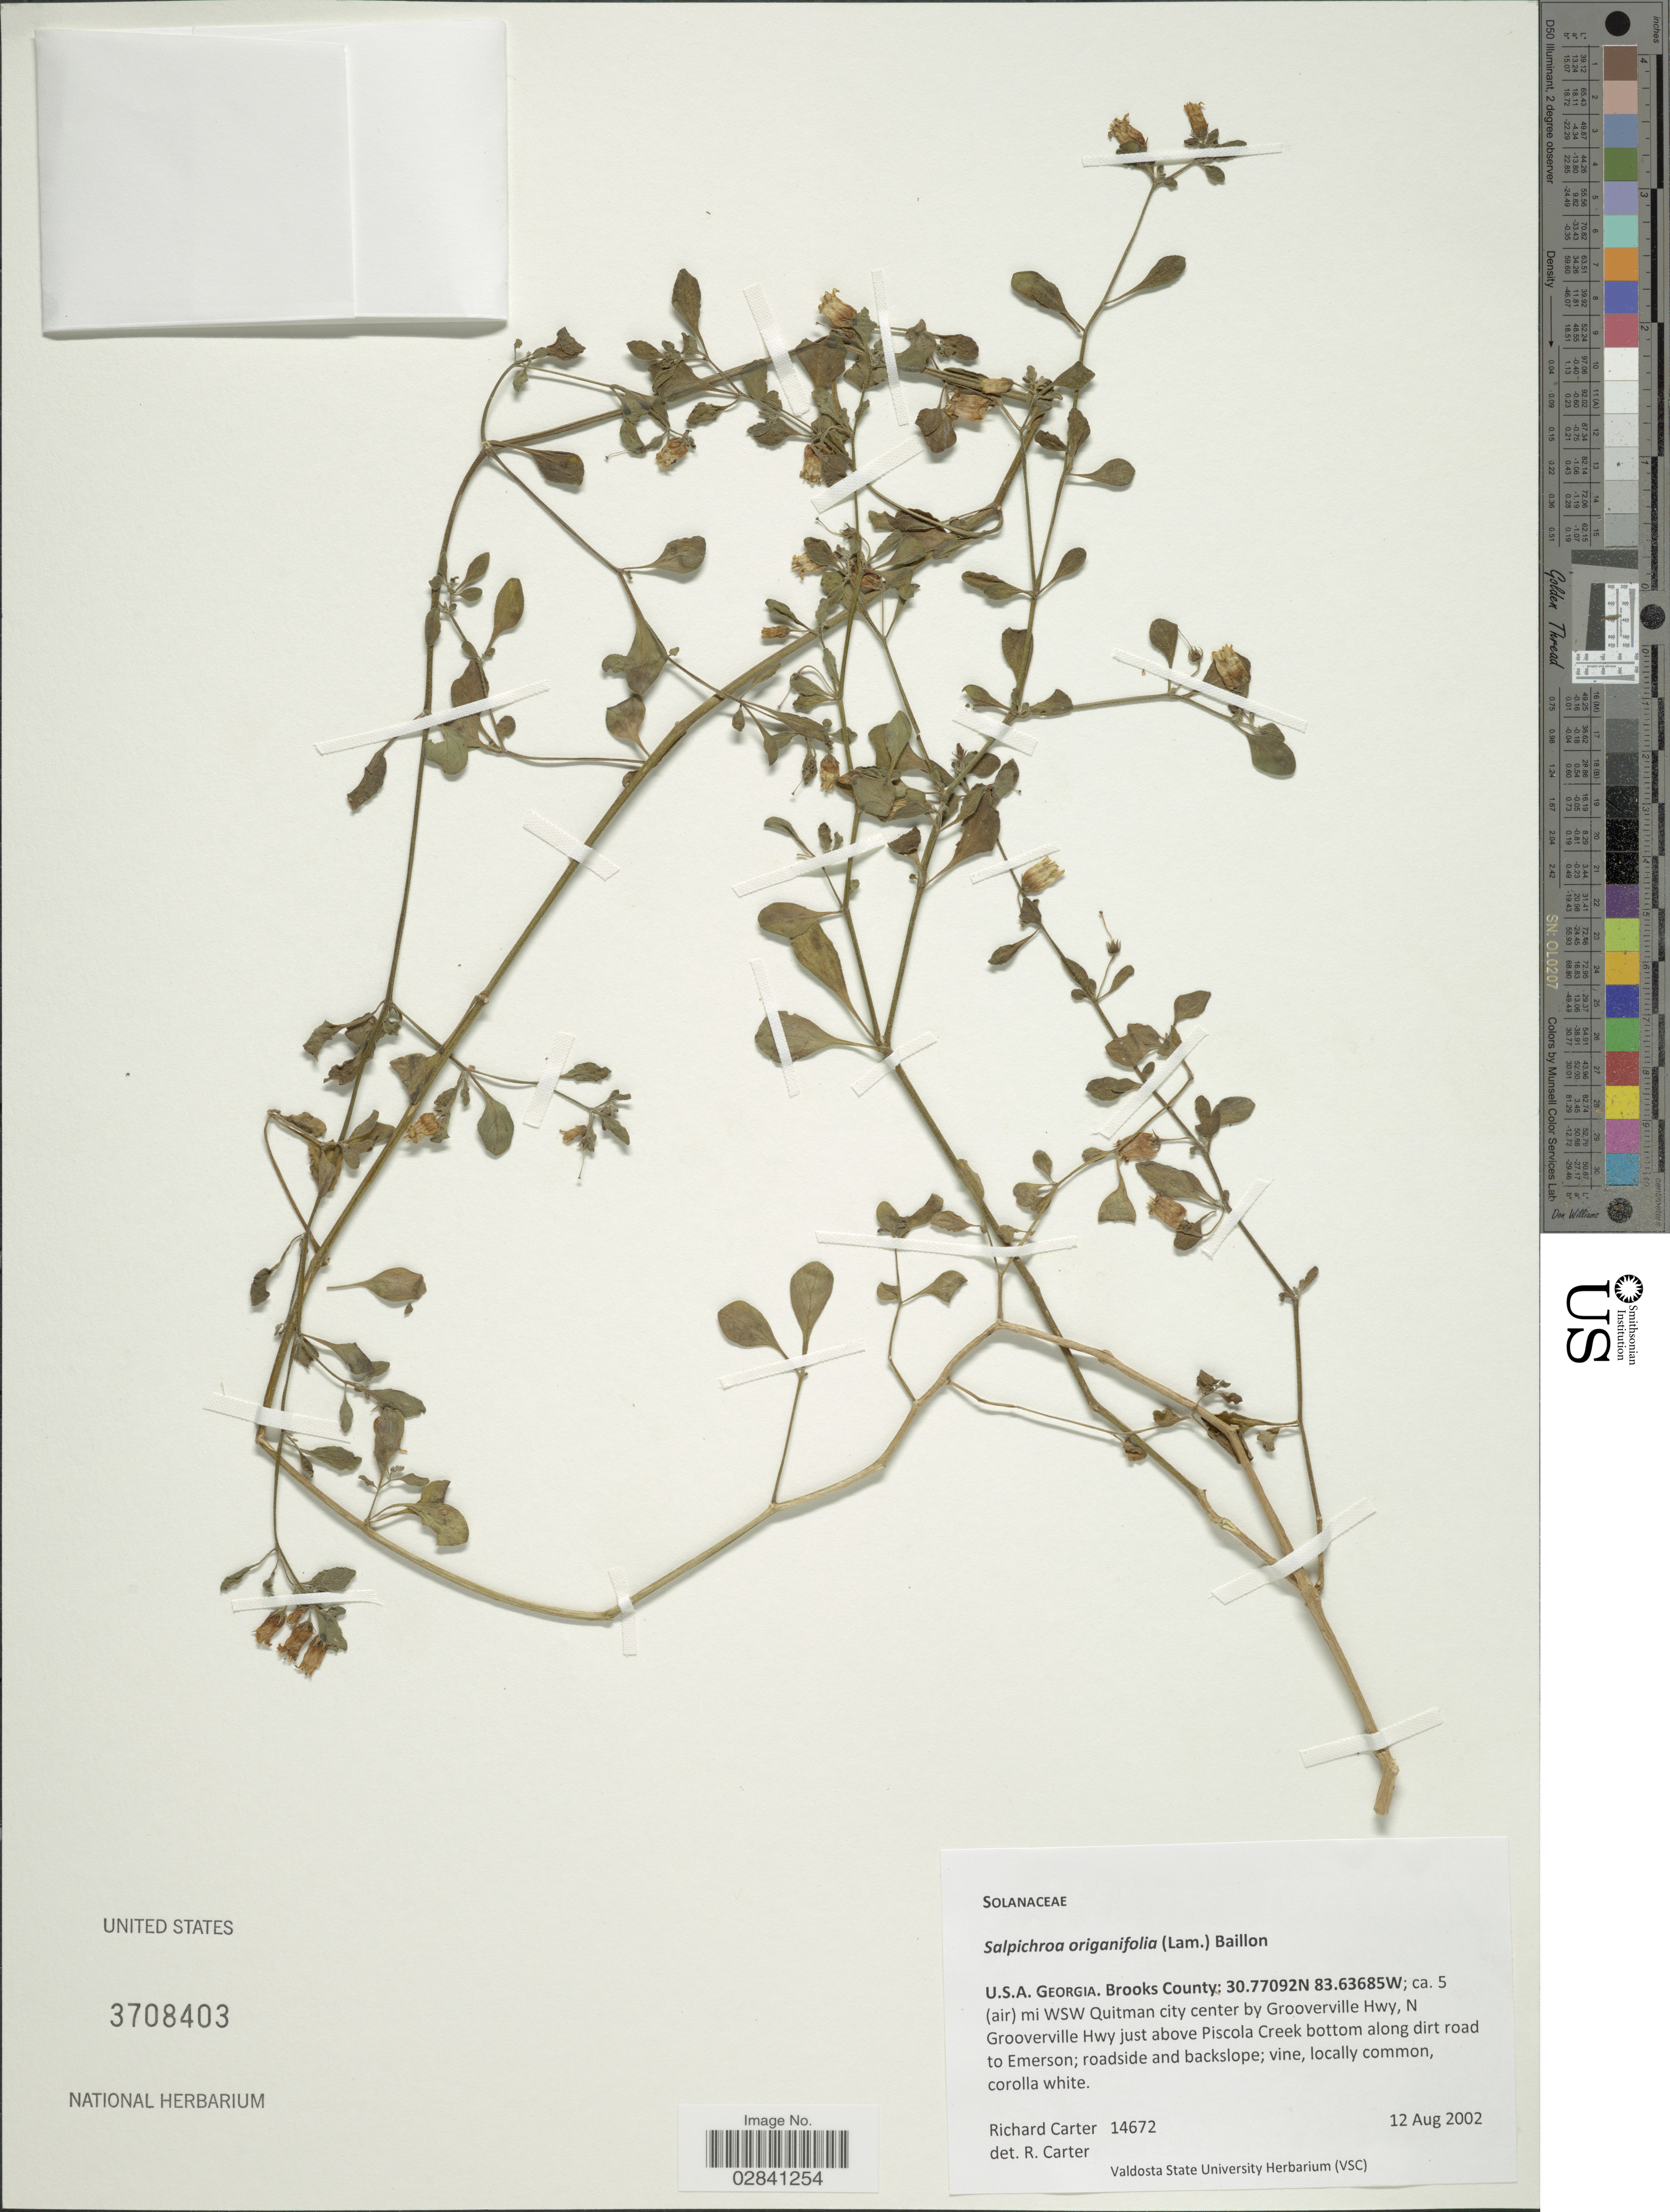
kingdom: Plantae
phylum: Tracheophyta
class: Magnoliopsida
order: Solanales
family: Solanaceae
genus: Salpichroa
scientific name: Salpichroa origanifolia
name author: (Lam.) Baill.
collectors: R. Carter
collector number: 14672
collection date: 2002-08-12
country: United States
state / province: Georgia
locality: Brooks County: ca. 5 (air) mi WSW Quitman city center by Grooverville Hwy, N Grooverville Hwy just above Piscola Creek bottom along dirt road to Emerson.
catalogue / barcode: US 3708403